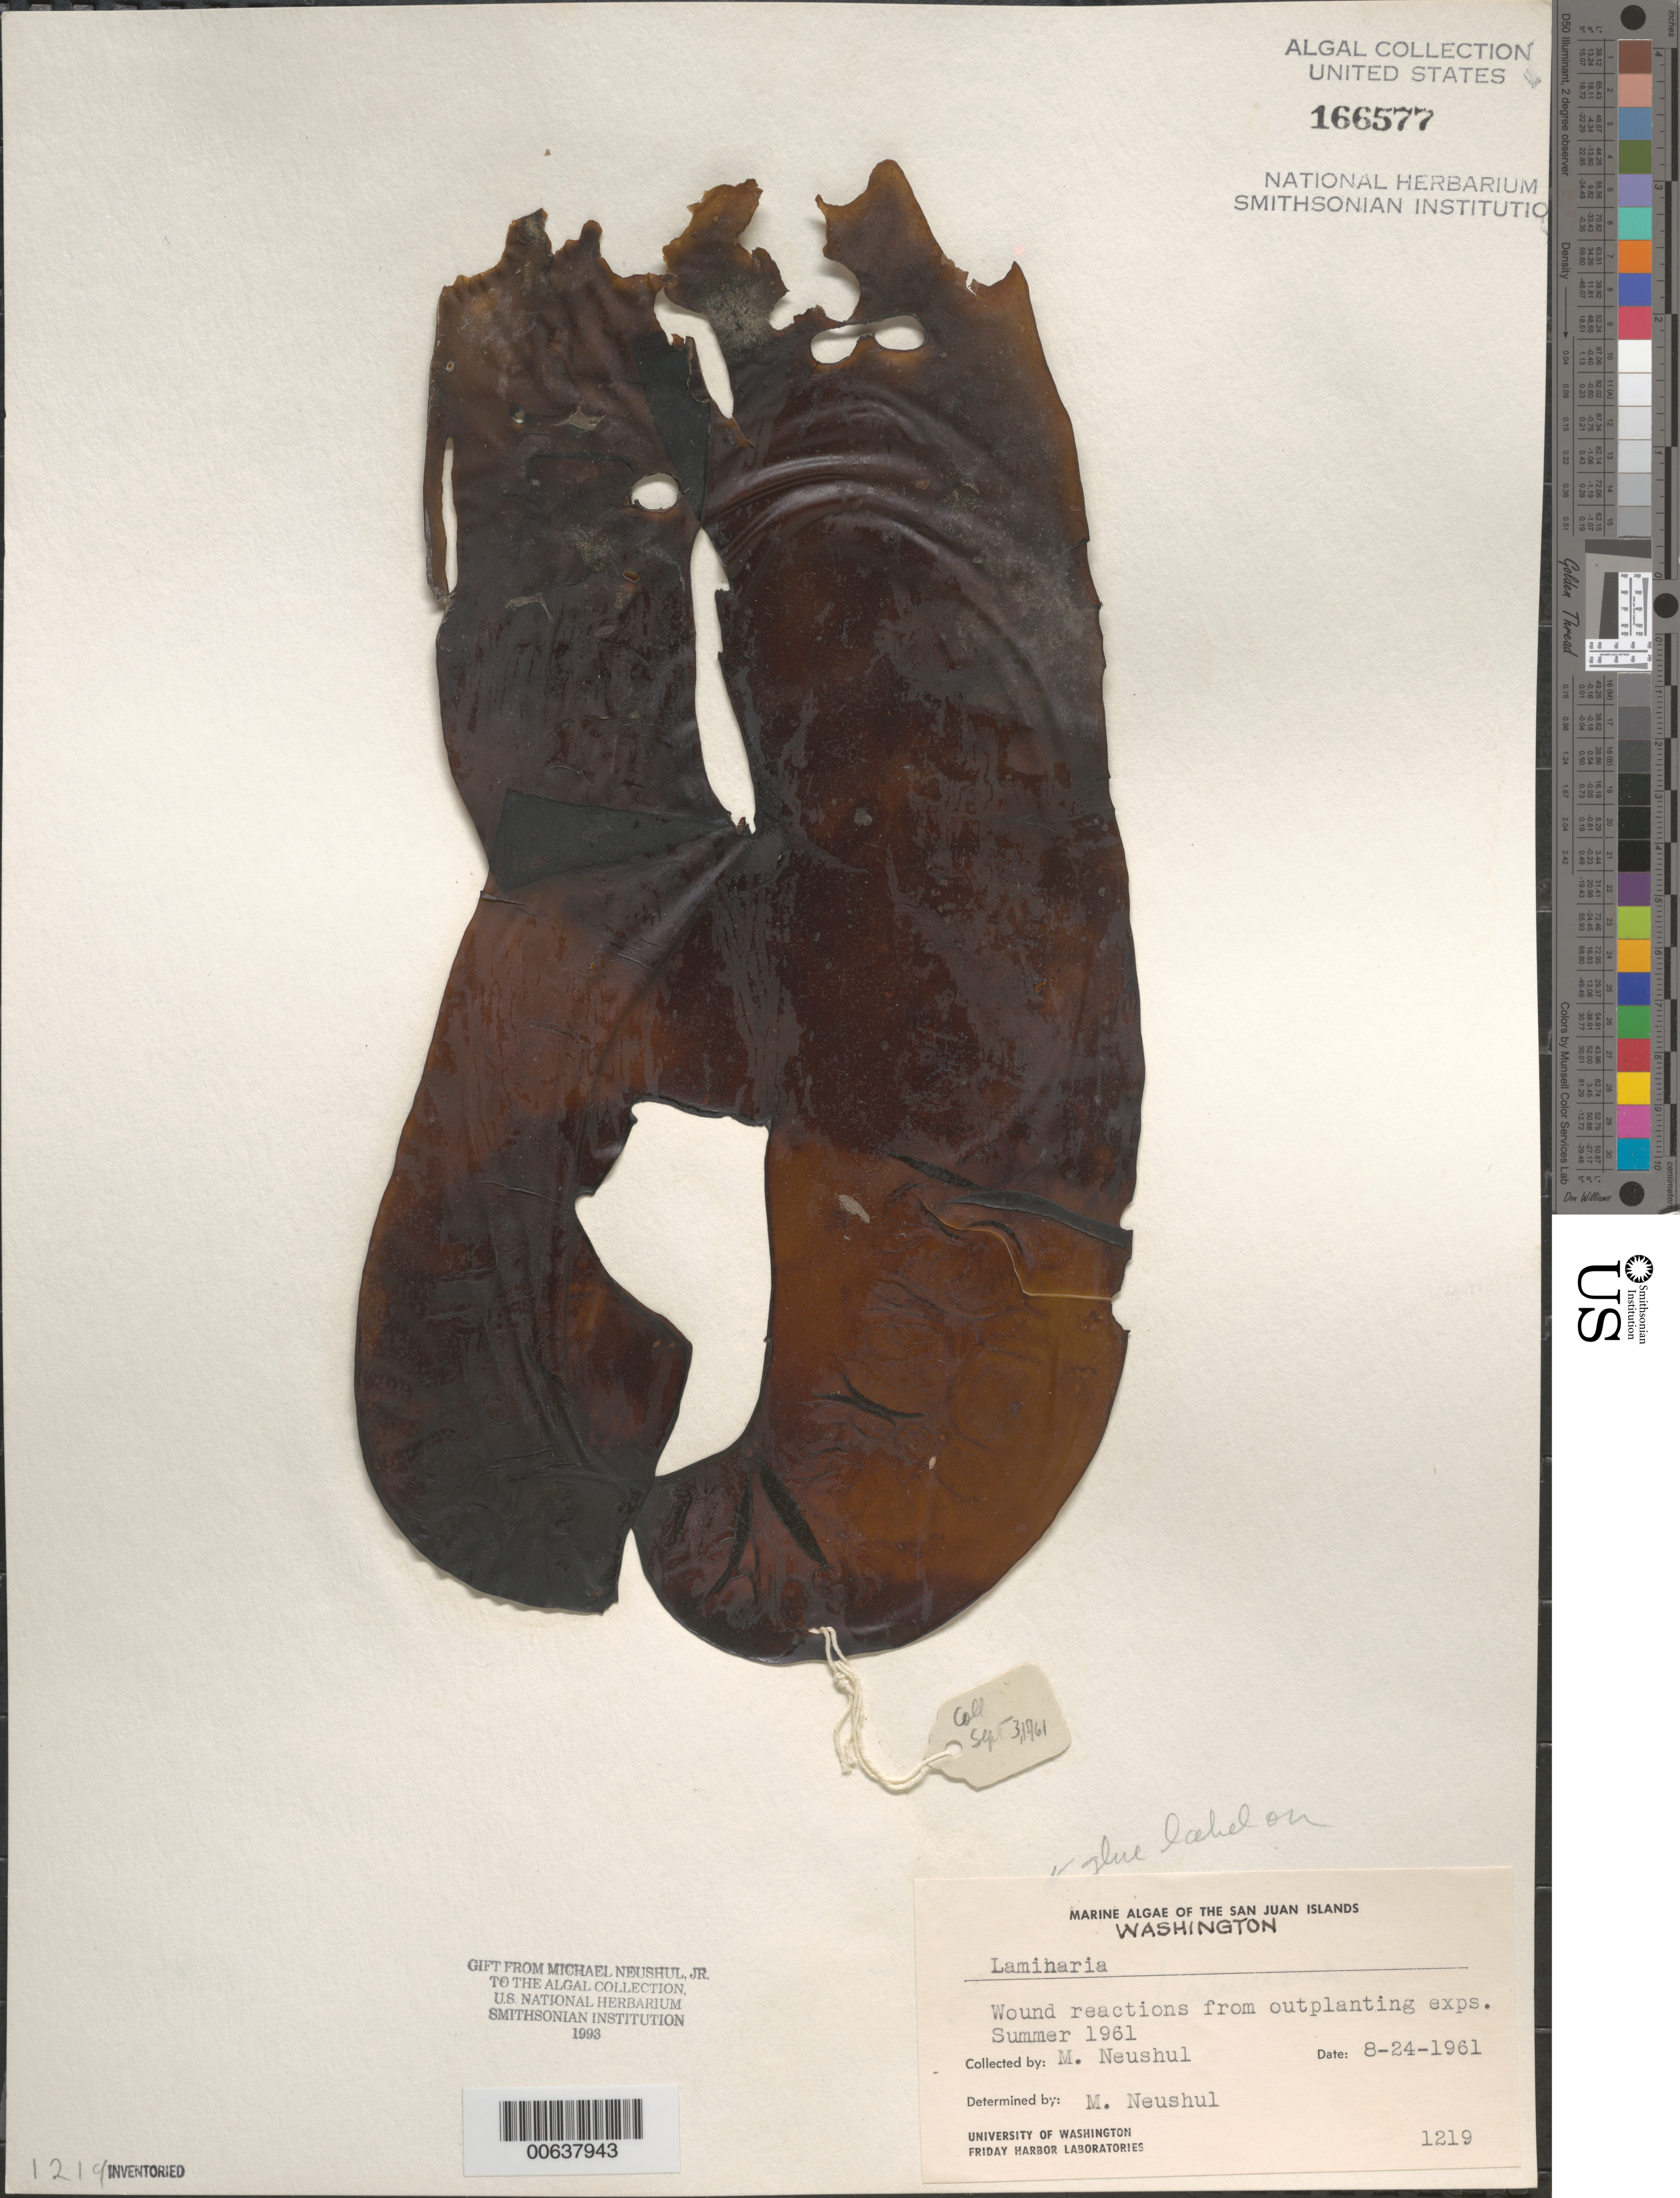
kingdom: Chromista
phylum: Ochrophyta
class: Phaeophyceae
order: Laminariales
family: Laminariaceae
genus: Laminaria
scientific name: Laminaria sp.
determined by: Neushul, M.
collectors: M. Neushul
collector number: Neushul 1219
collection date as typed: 24 Aug 1961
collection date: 1961-08-24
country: United States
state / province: Washington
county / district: San Juan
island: San Juan Islands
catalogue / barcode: US 166577